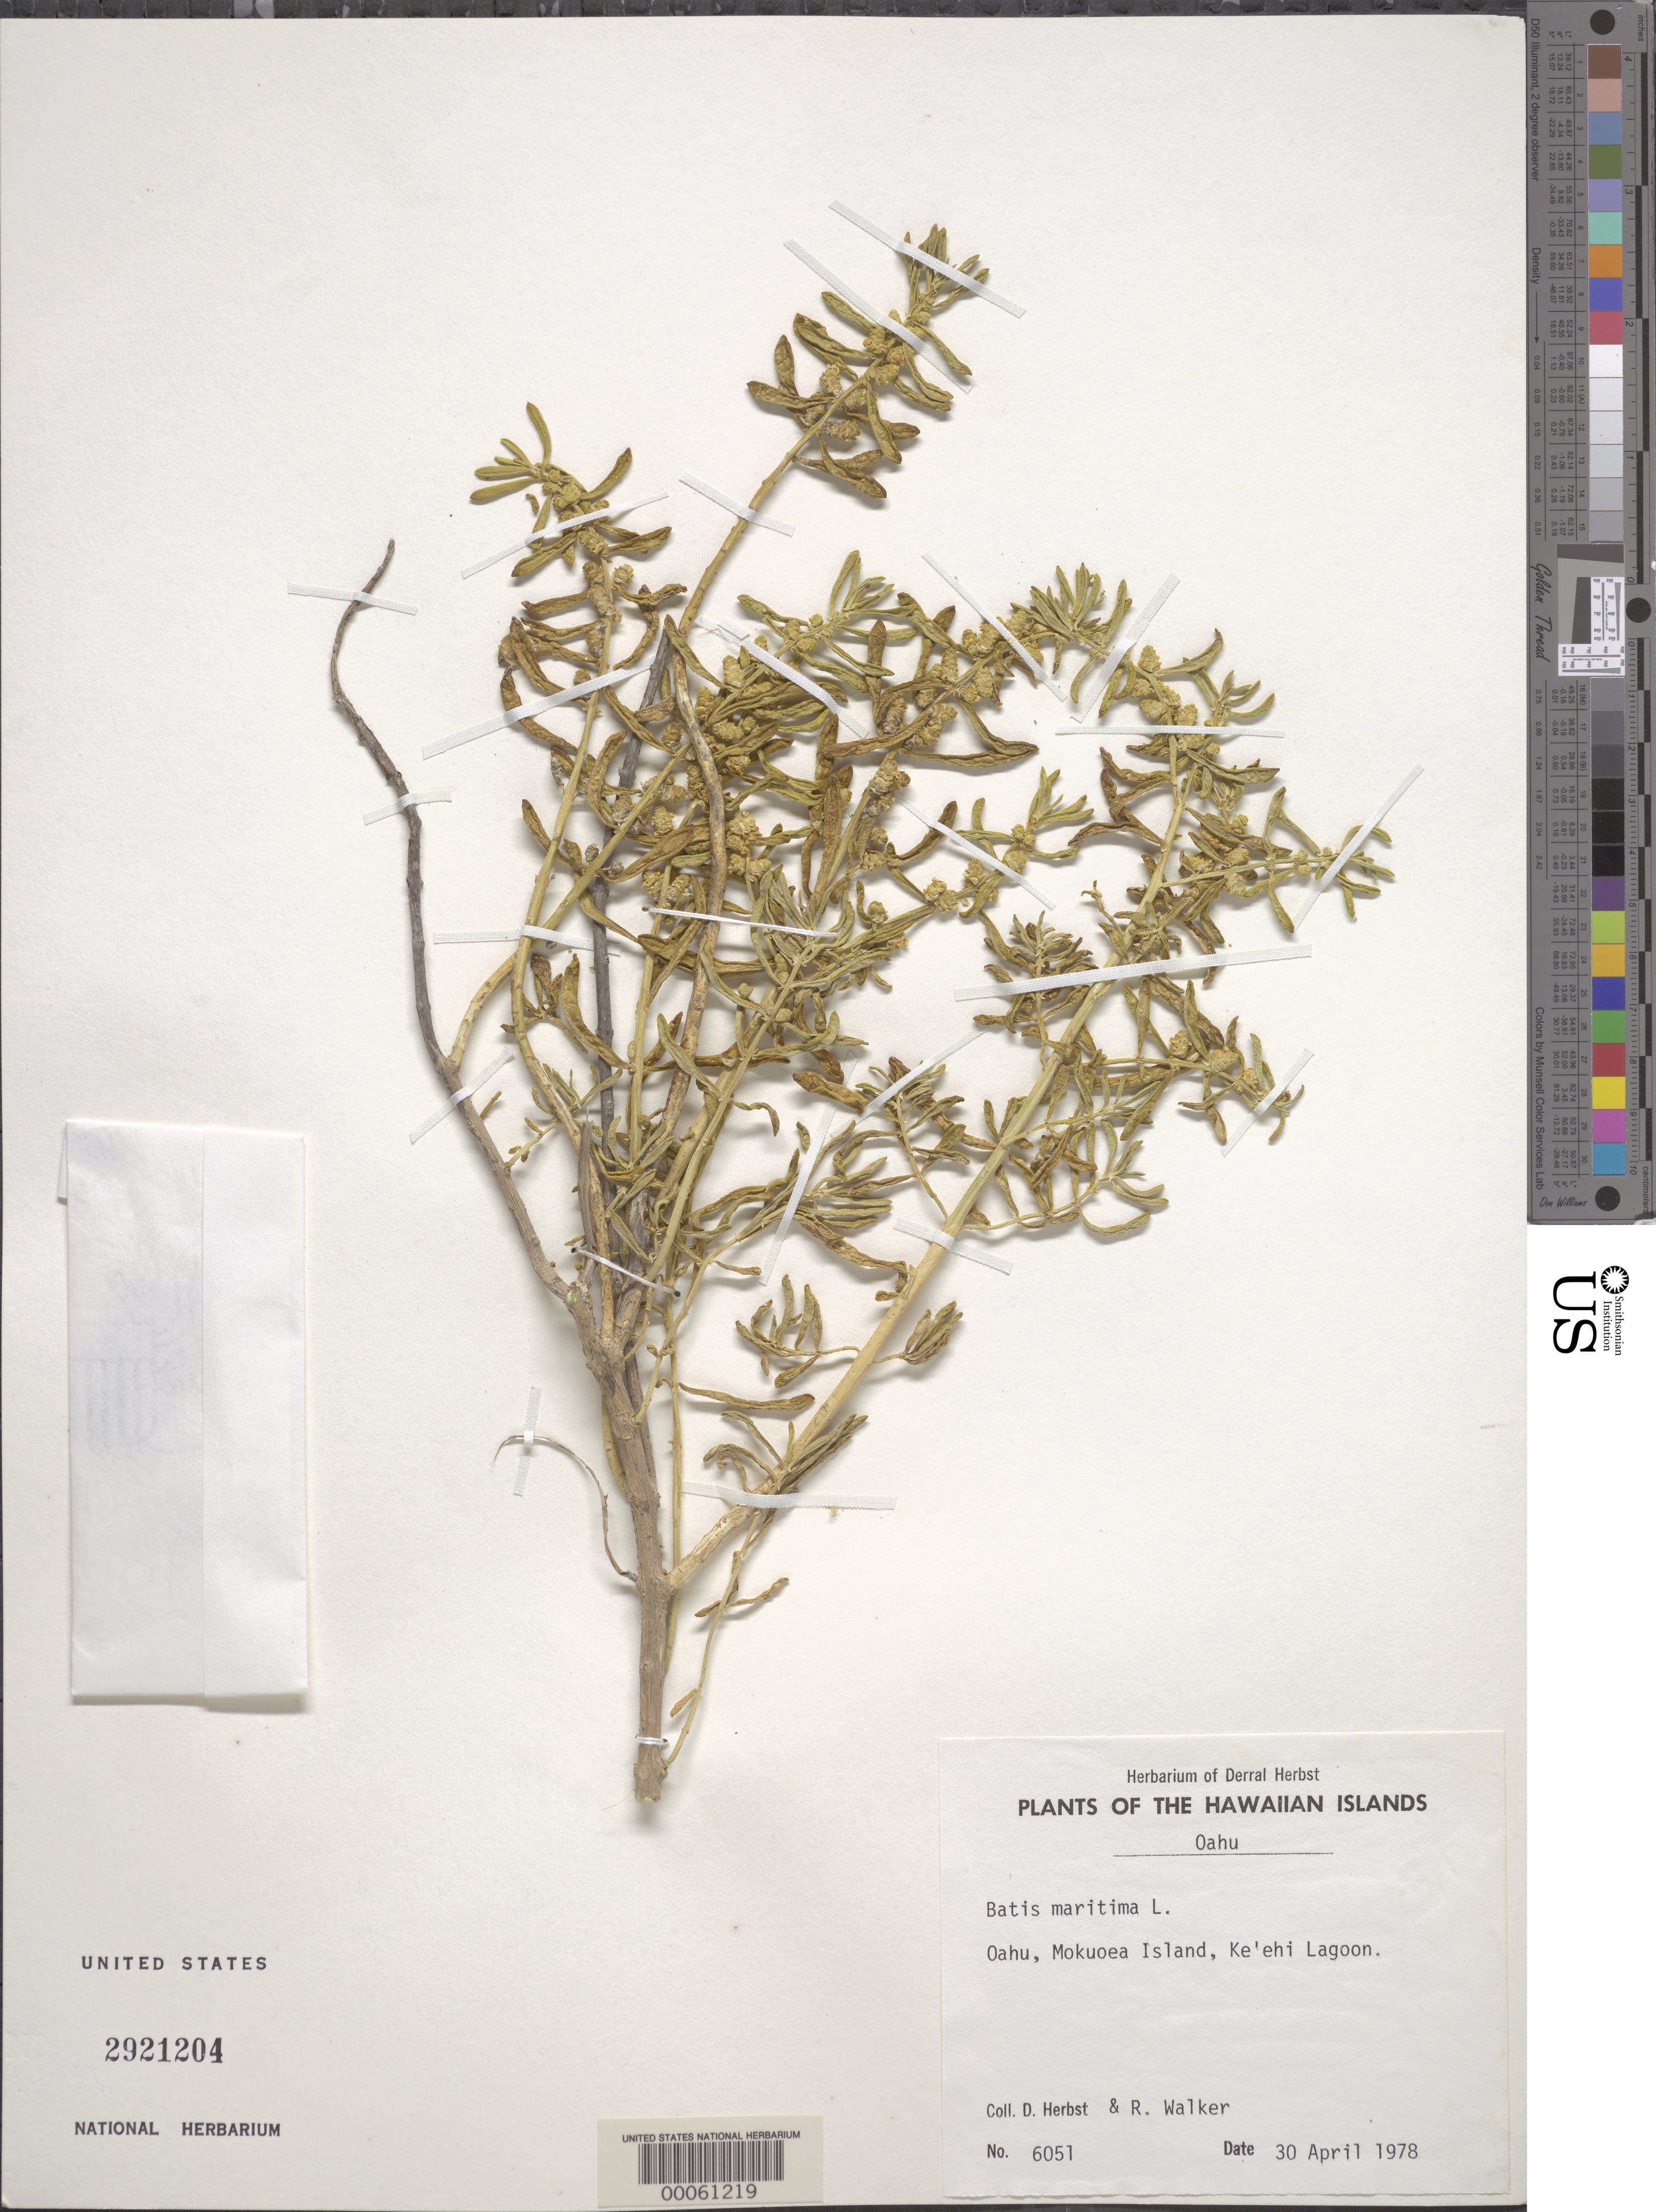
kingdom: Plantae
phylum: Tracheophyta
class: Magnoliopsida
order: Brassicales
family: Bataceae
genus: Batis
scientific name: Batis maritima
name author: L.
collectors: D. R. Herbst & R. Walker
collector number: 6051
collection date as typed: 30 Apr 1978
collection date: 1978-04-30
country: United States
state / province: Hawaii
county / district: Honolulu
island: Oahu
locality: Mokuoea i., ke'ehi lagoon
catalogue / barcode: US 2921204